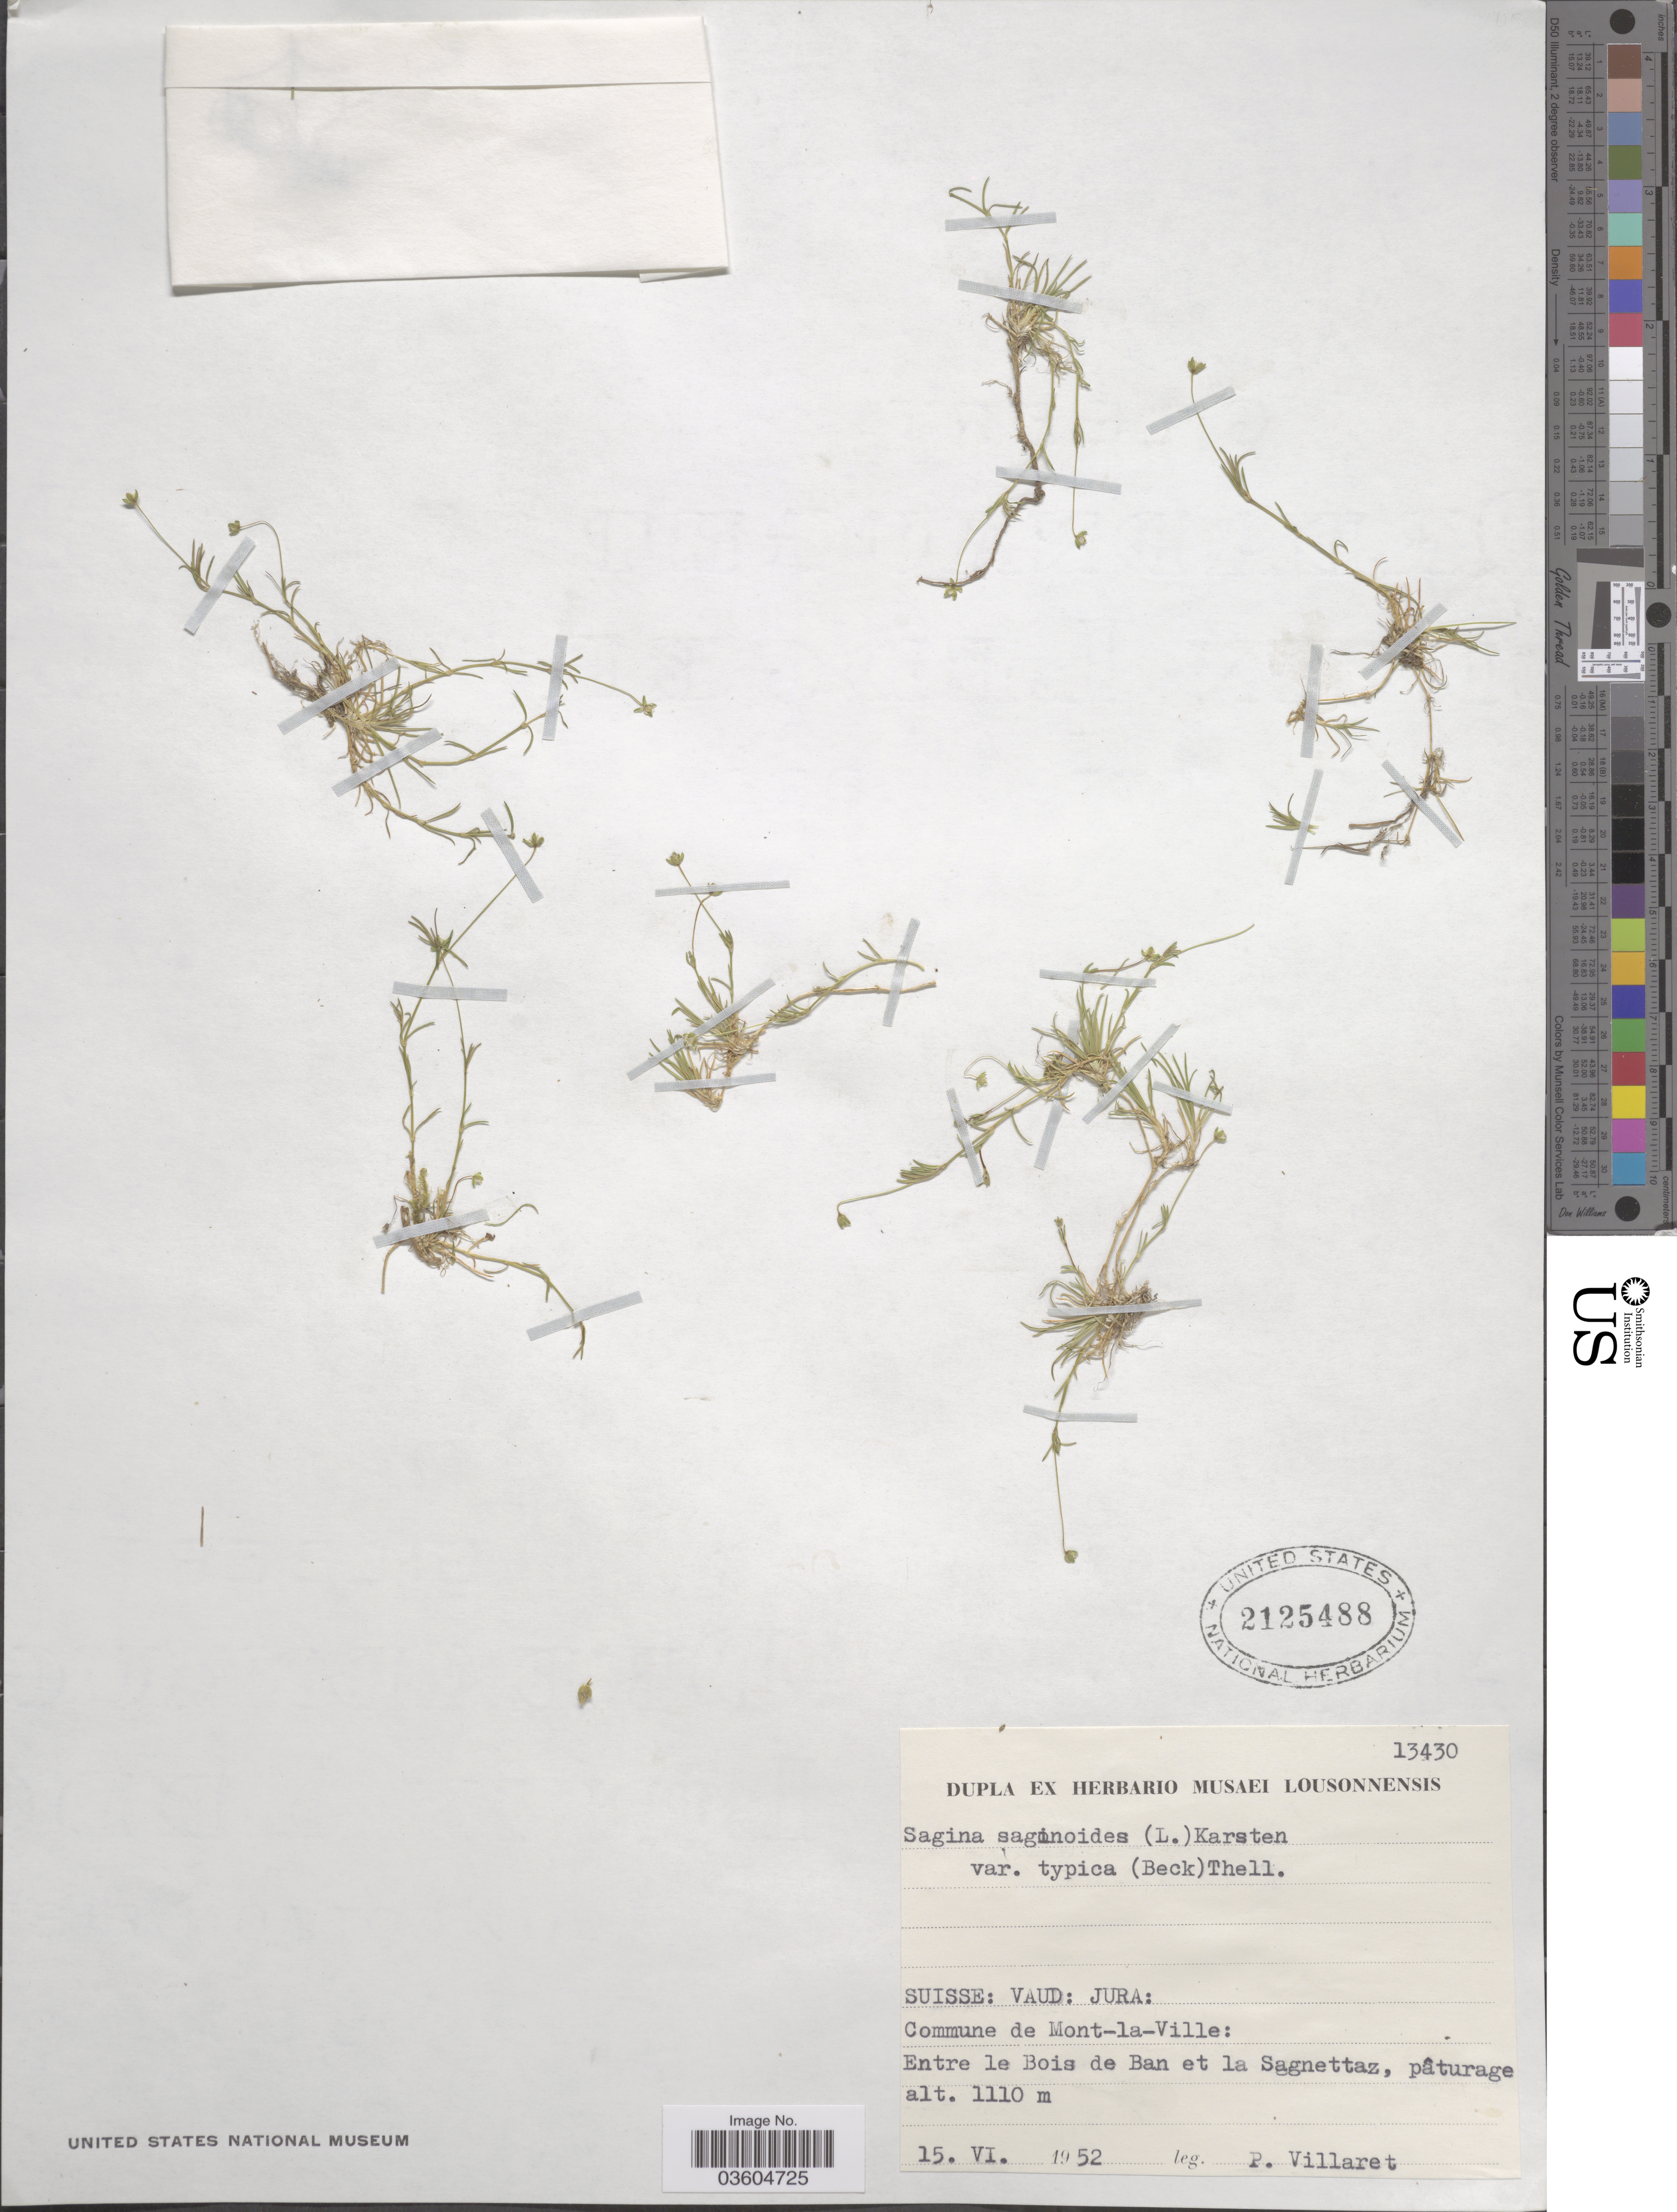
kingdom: Plantae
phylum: Tracheophyta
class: Magnoliopsida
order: Caryophyllales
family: Caryophyllaceae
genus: Sagina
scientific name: Sagina saginoides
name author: (L.) H. Karst.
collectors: P. Villaret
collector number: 13430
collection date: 1952-06-15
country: Switzerland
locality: Suisse: Vaud: Jura. Commune de Mont-la-Ville: Entre le Bois de Ban et la Sagnettaz.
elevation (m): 1110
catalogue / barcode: US 2125488